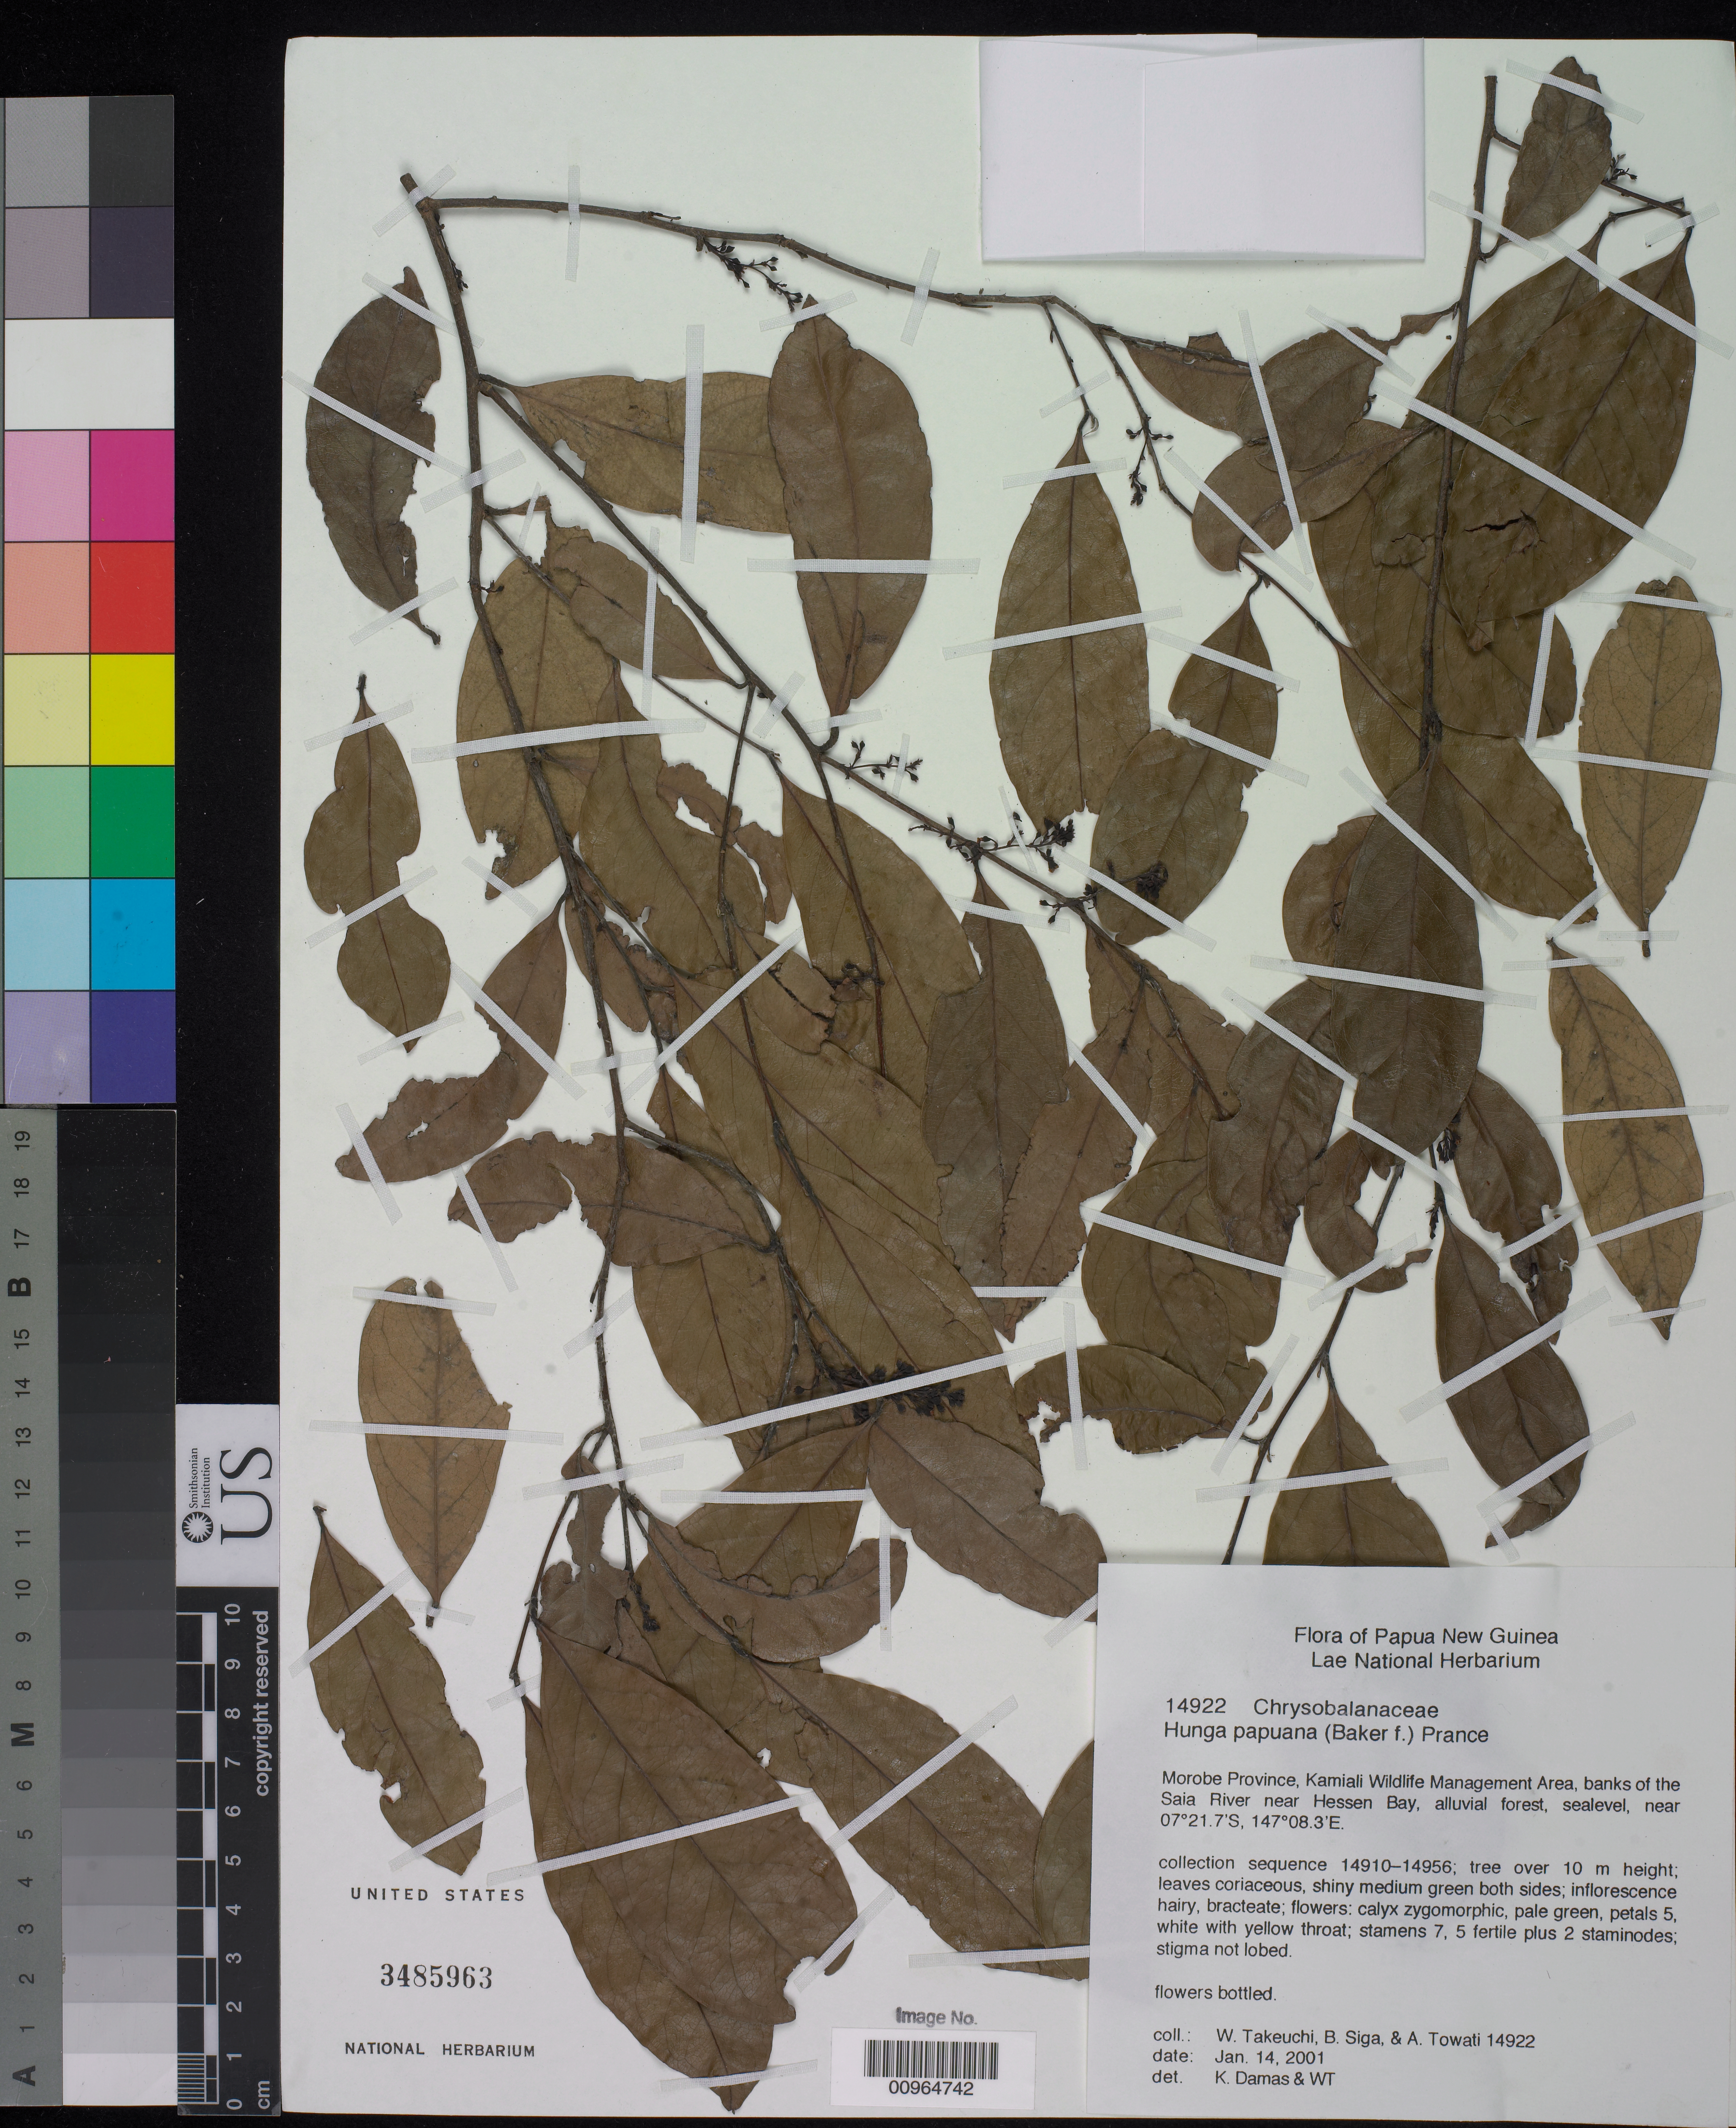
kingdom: Plantae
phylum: Tracheophyta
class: Magnoliopsida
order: Malpighiales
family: Chrysobalanaceae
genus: Hunga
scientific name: Hunga papuana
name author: Raf.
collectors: W. N. Takeuchi, B. Siga & A. Towati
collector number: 14922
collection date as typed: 14 Jan 2001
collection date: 2001-01-14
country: Papua New Guinea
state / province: Morobe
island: New Guinea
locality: Kamiali Wildlife Management Area, alluvial forest, sealevel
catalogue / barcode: US 3485963